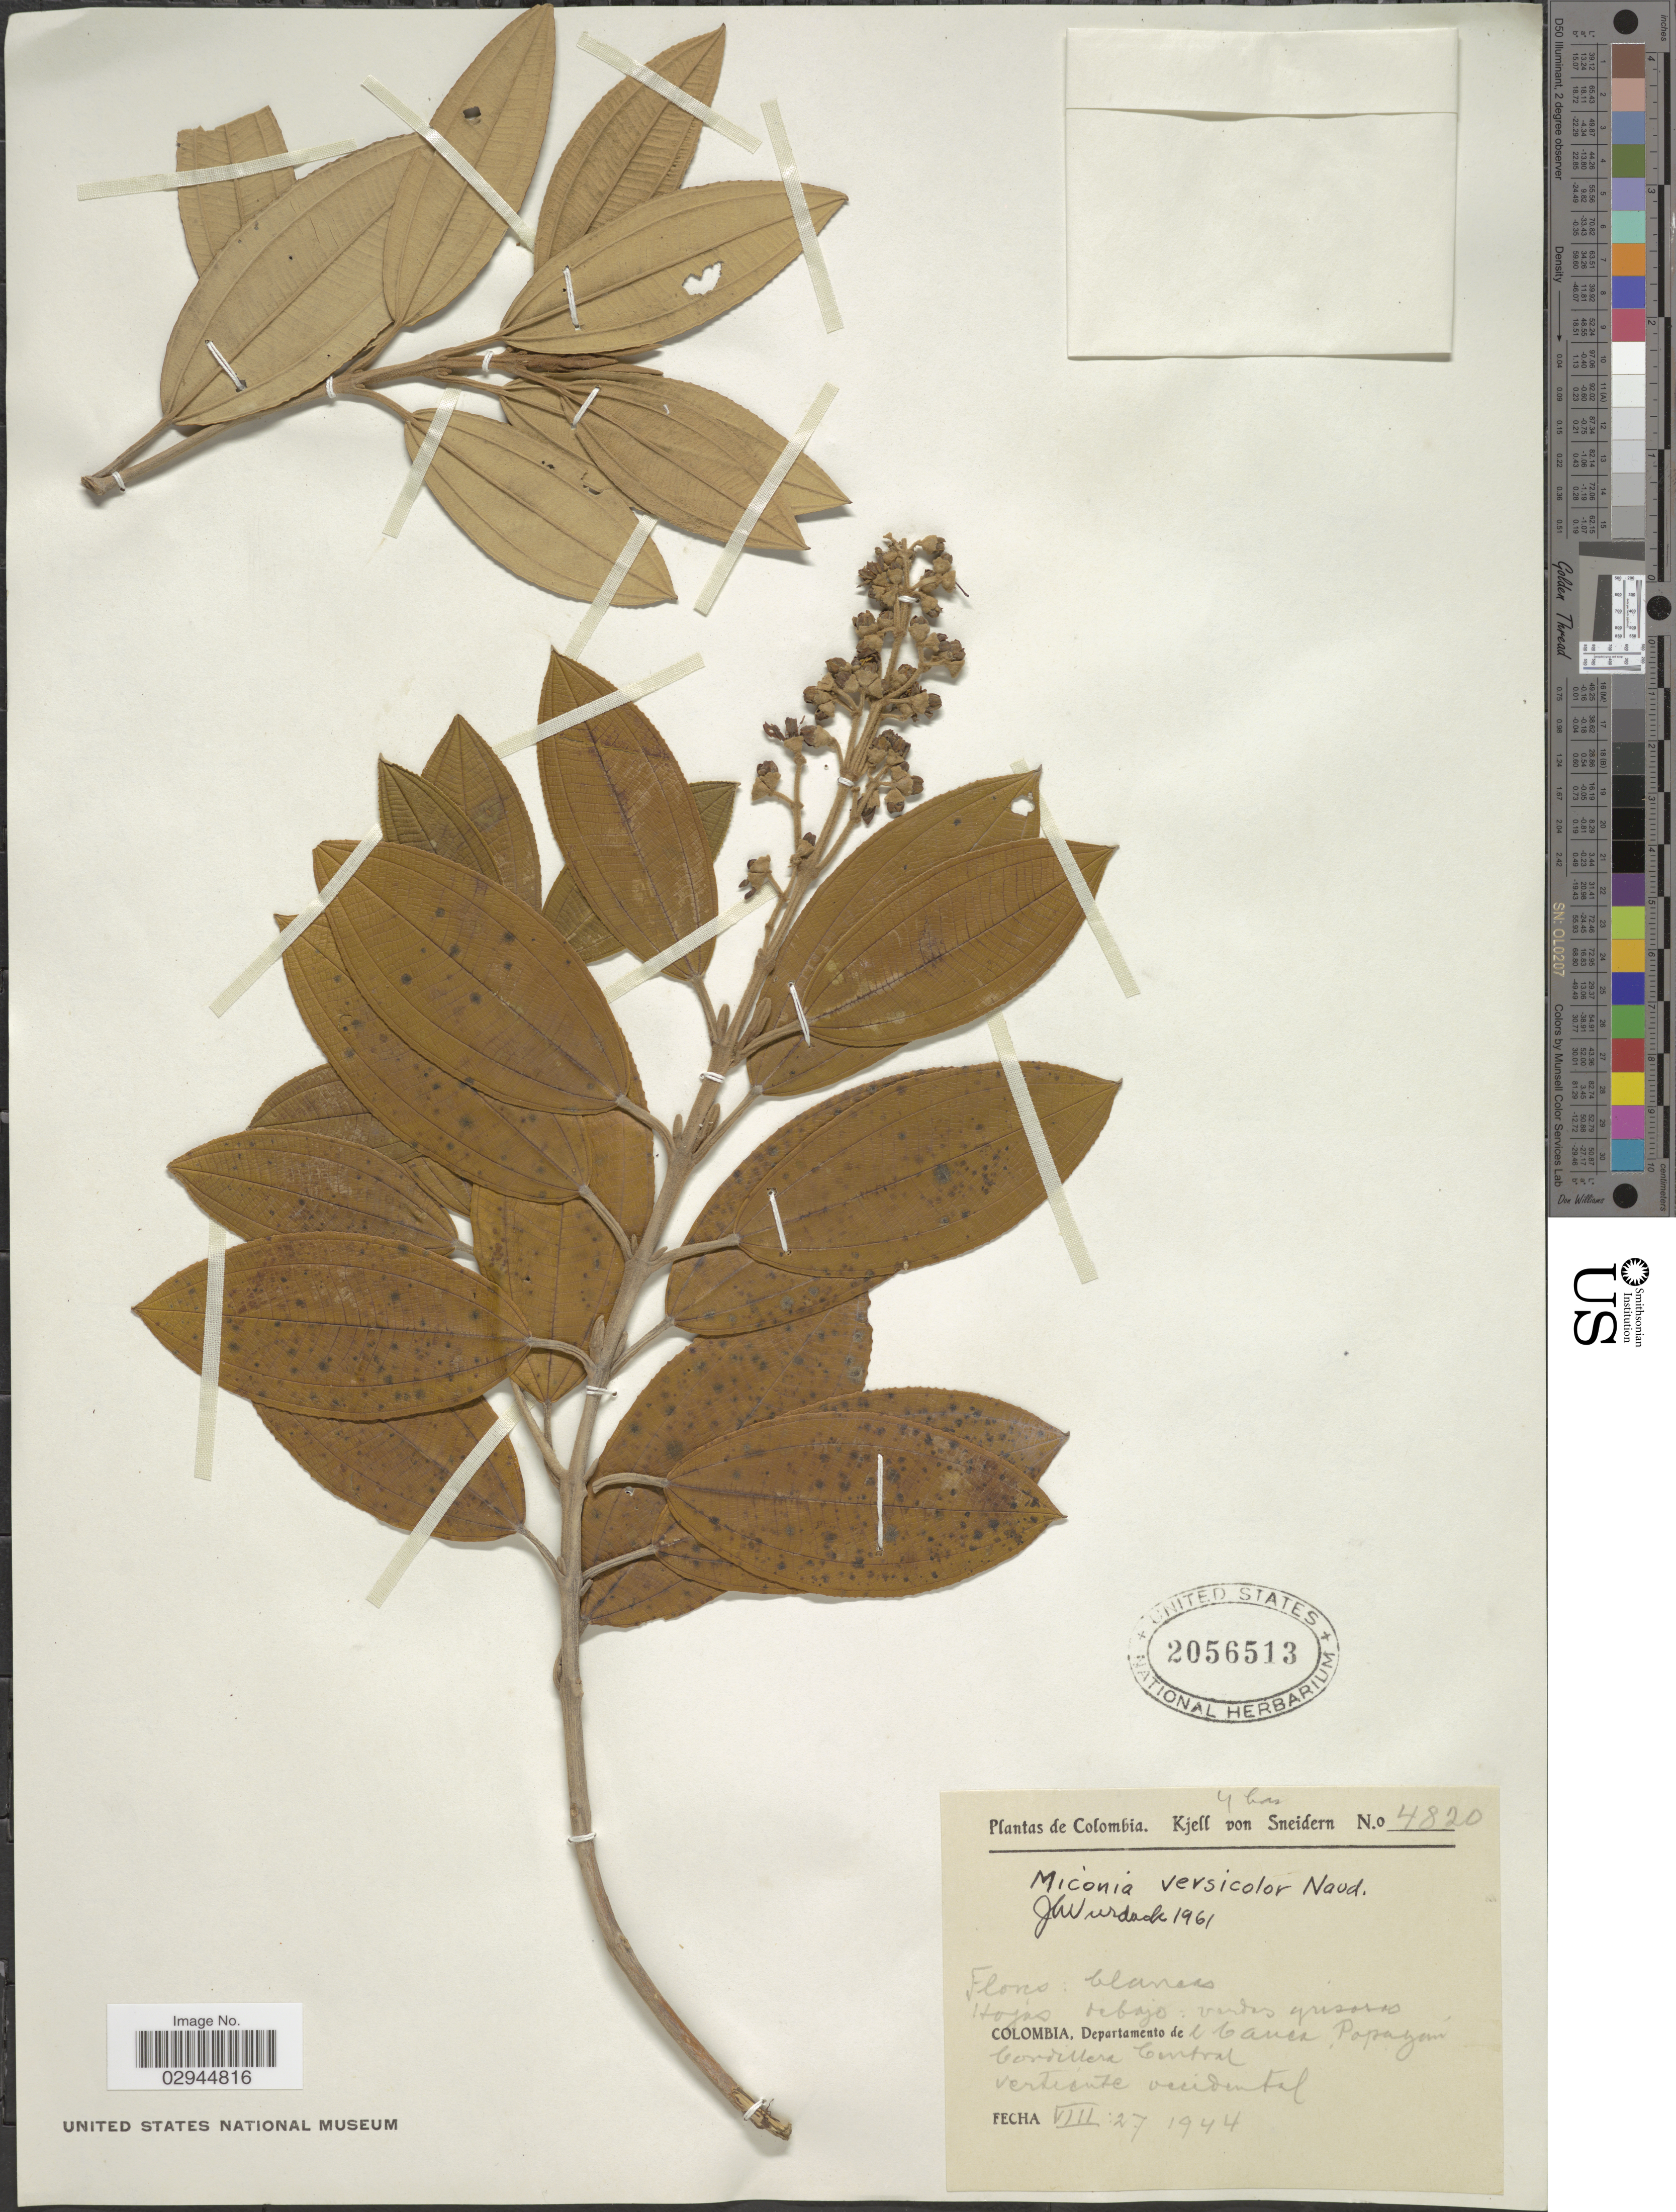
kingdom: Plantae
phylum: Tracheophyta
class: Magnoliopsida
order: Myrtales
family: Melastomataceae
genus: Miconia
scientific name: Miconia versicolor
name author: Naudin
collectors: K. von Sneidern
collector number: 4820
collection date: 1944-08-27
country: Colombia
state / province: Cauca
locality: Popayan Cordillera Central. Vertiente occidental.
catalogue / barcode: US 2056513